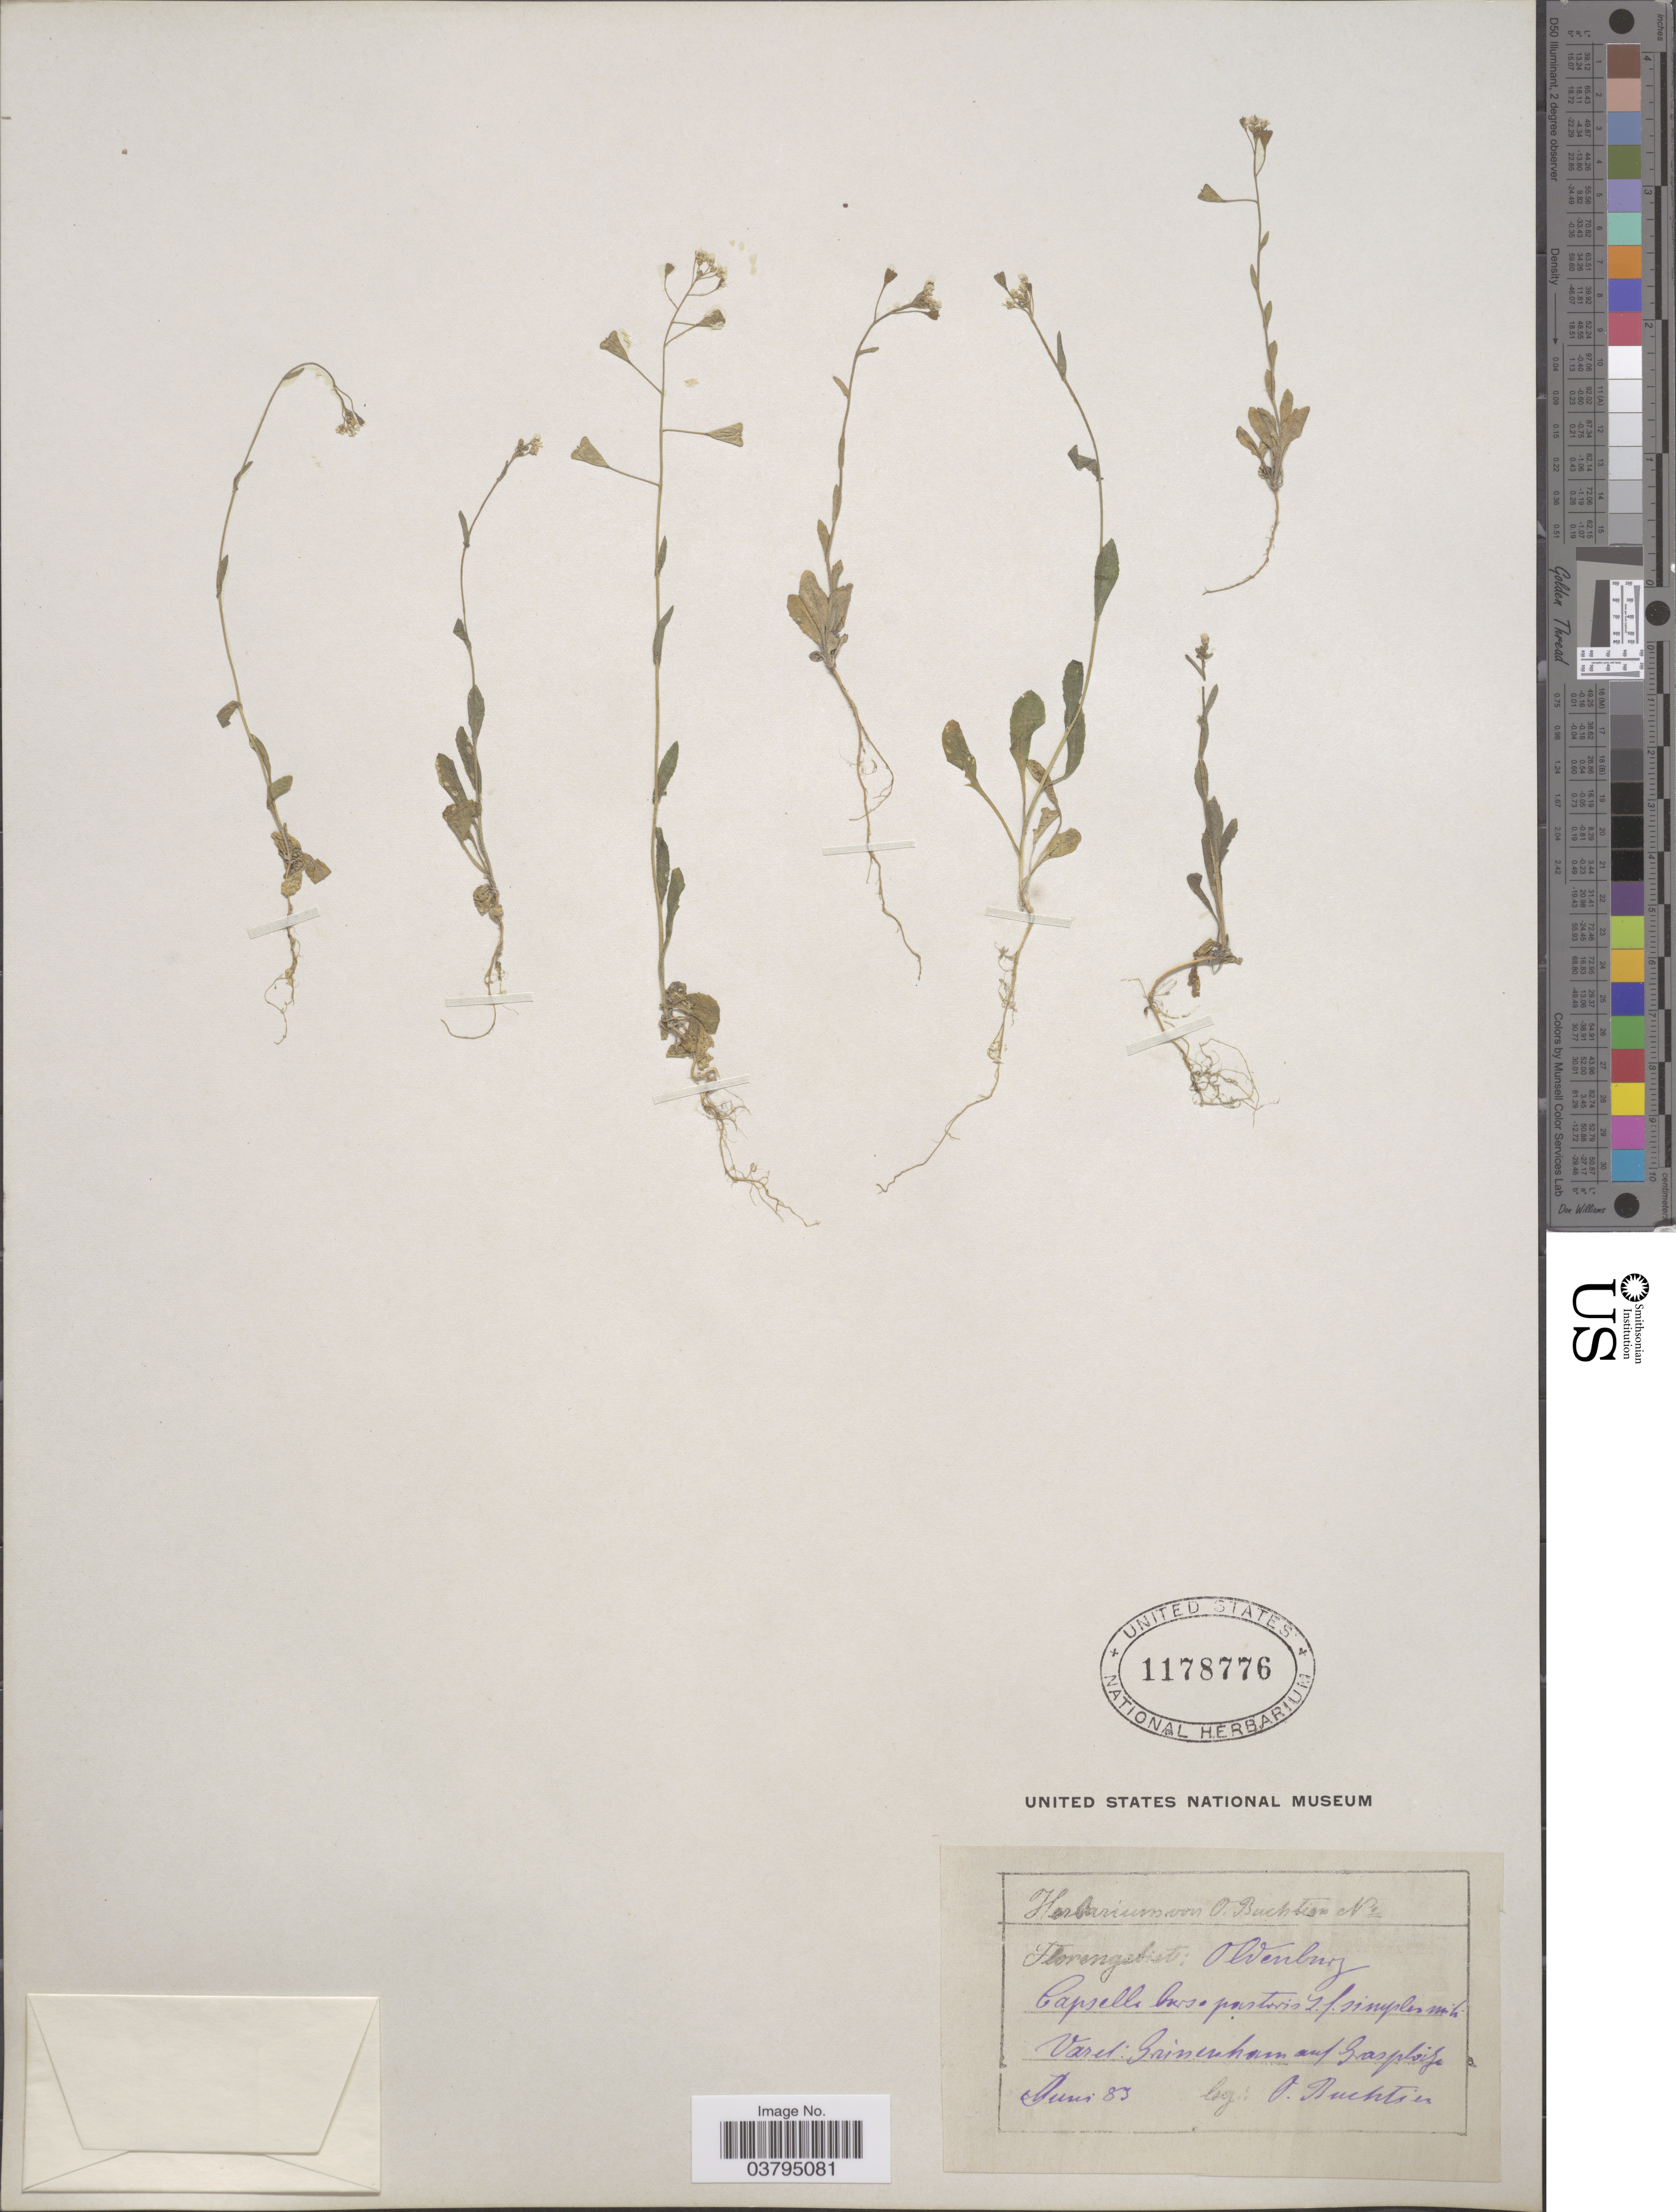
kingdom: Plantae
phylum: Tracheophyta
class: Magnoliopsida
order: Brassicales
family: Brassicaceae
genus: Capsella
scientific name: Capsella bursa-pastoris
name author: (L.) Medik.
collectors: O. Buchtein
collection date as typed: Transcribed d/m/y: /6/83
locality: Oldenburg. Varel: Grinenham auf Glasploise. [interpreted]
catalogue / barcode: US 1178776